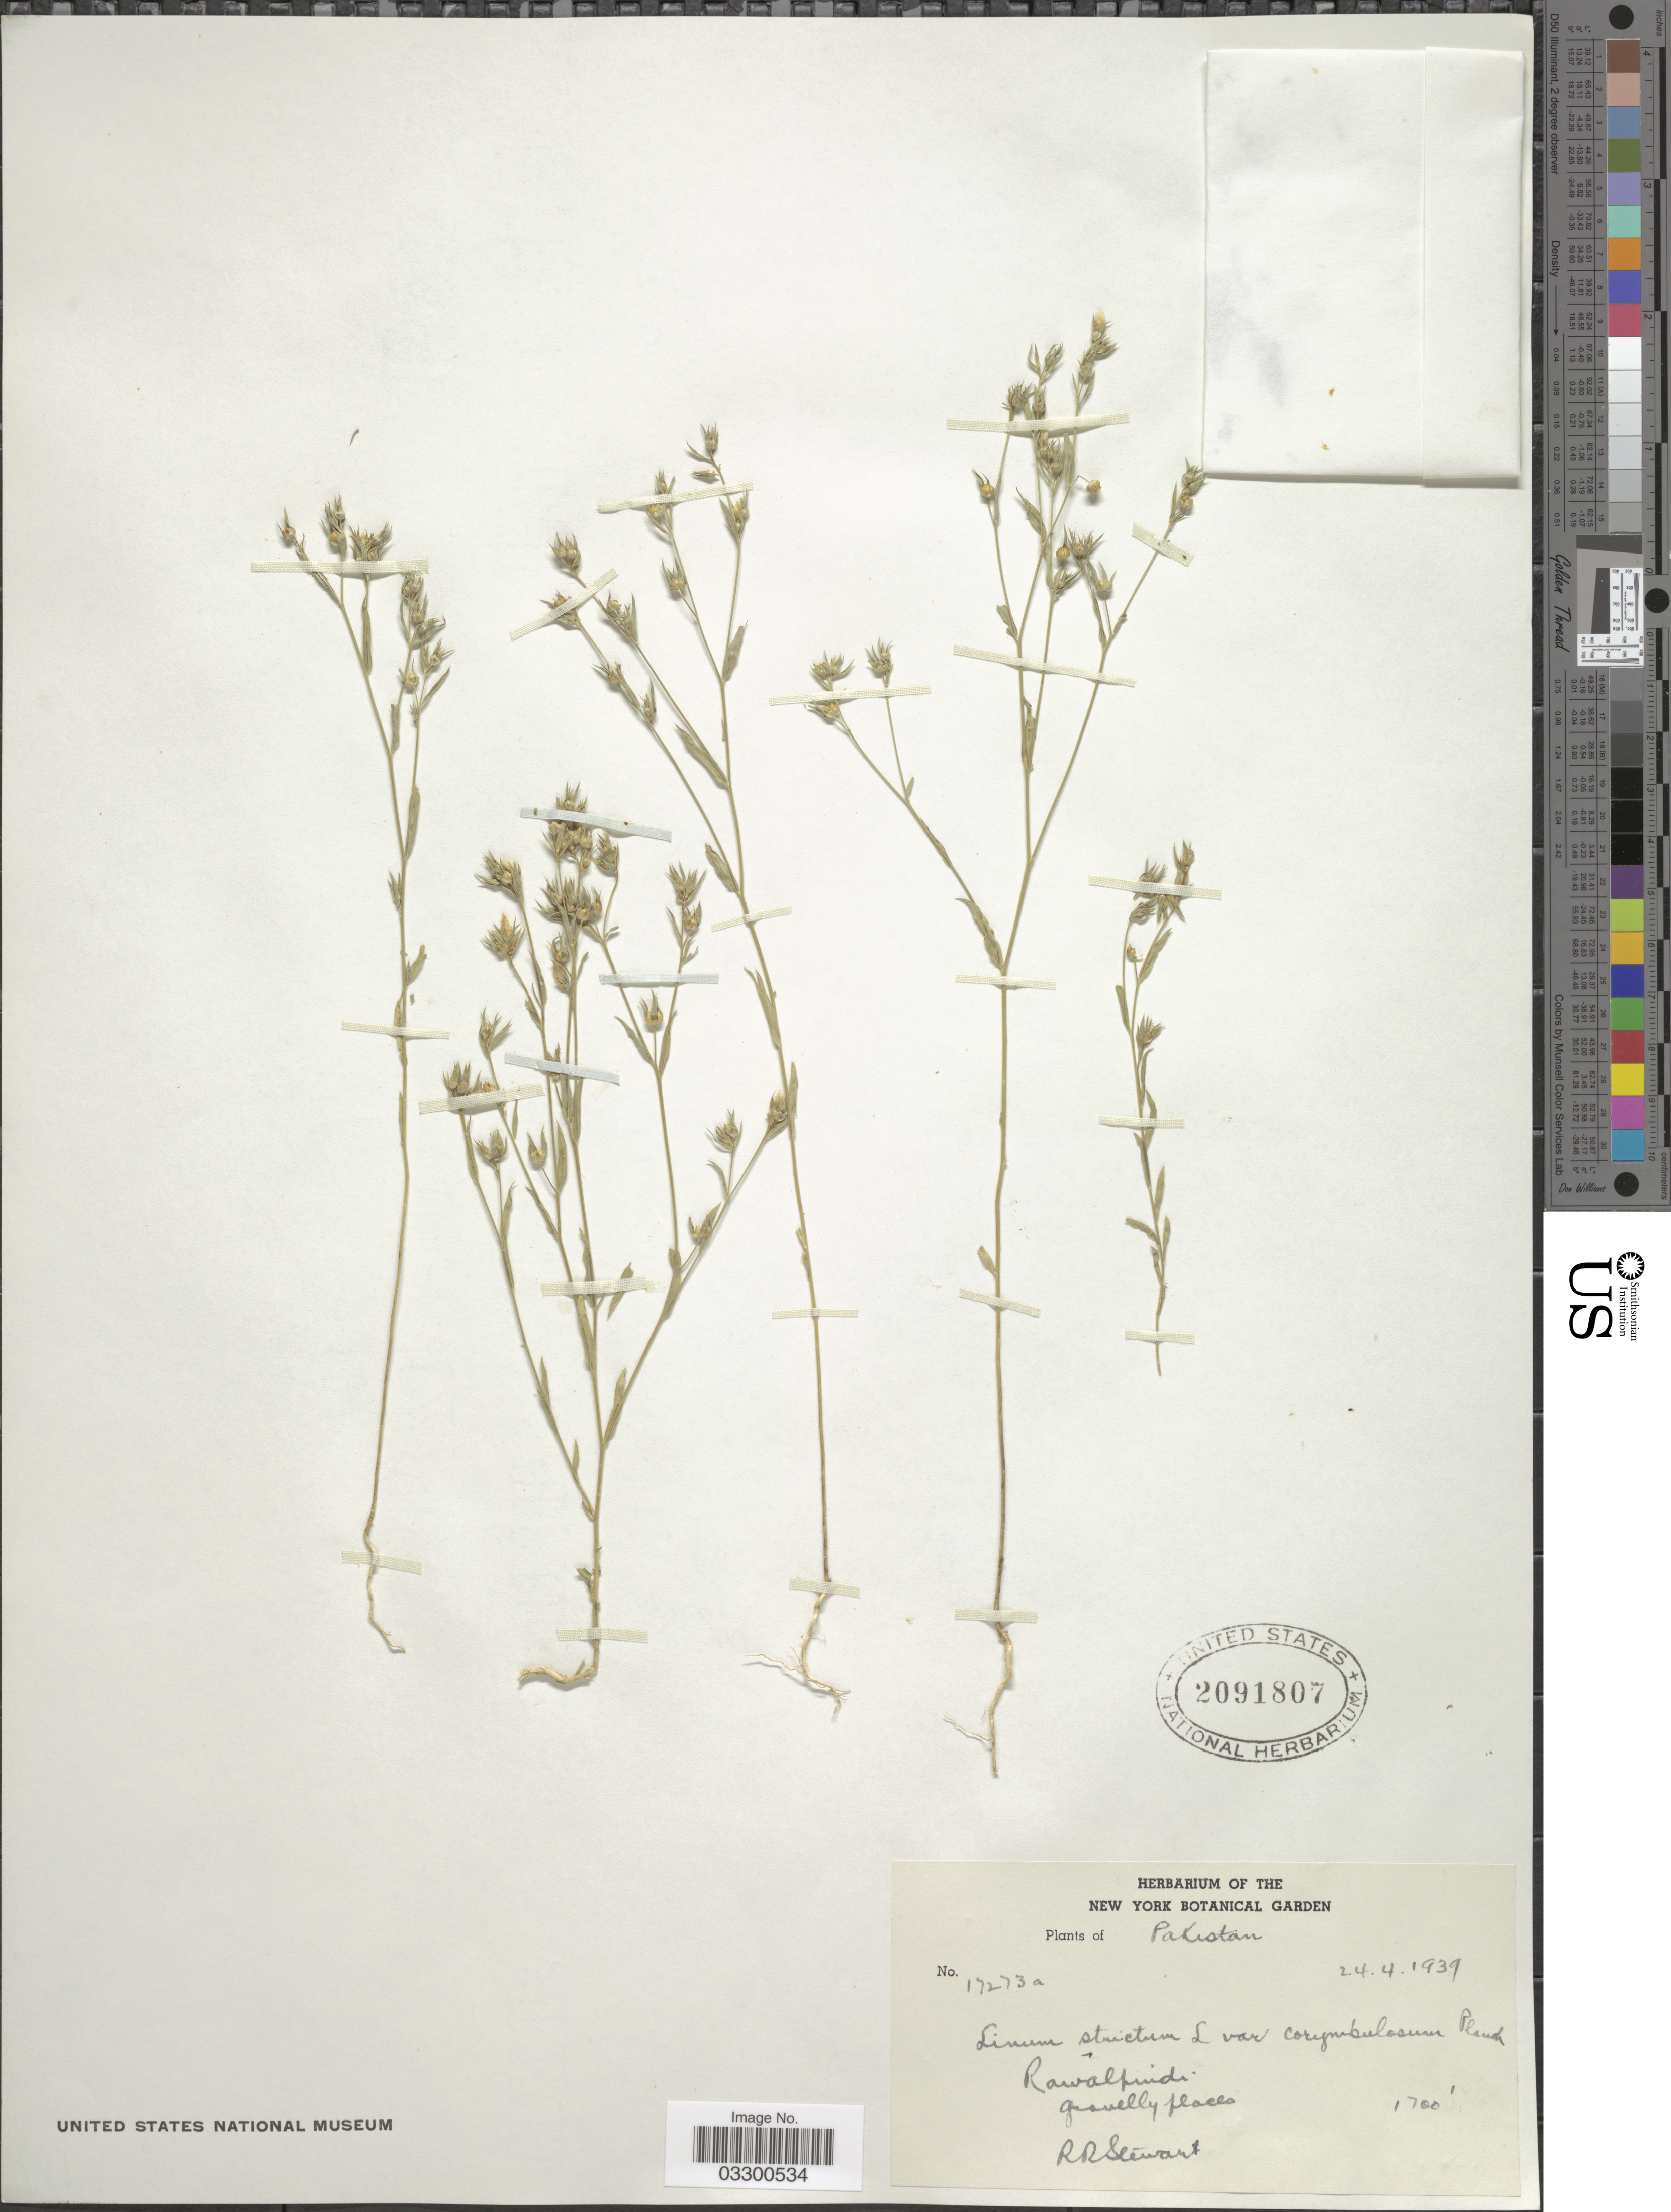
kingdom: Plantae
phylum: Tracheophyta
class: Magnoliopsida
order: Malpighiales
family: Linaceae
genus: Linum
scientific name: Linum strictum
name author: L.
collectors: R. Stewart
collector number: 17273a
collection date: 1939-04-24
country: Pakistan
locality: Rawalpindi.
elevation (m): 518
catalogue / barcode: US 2091807